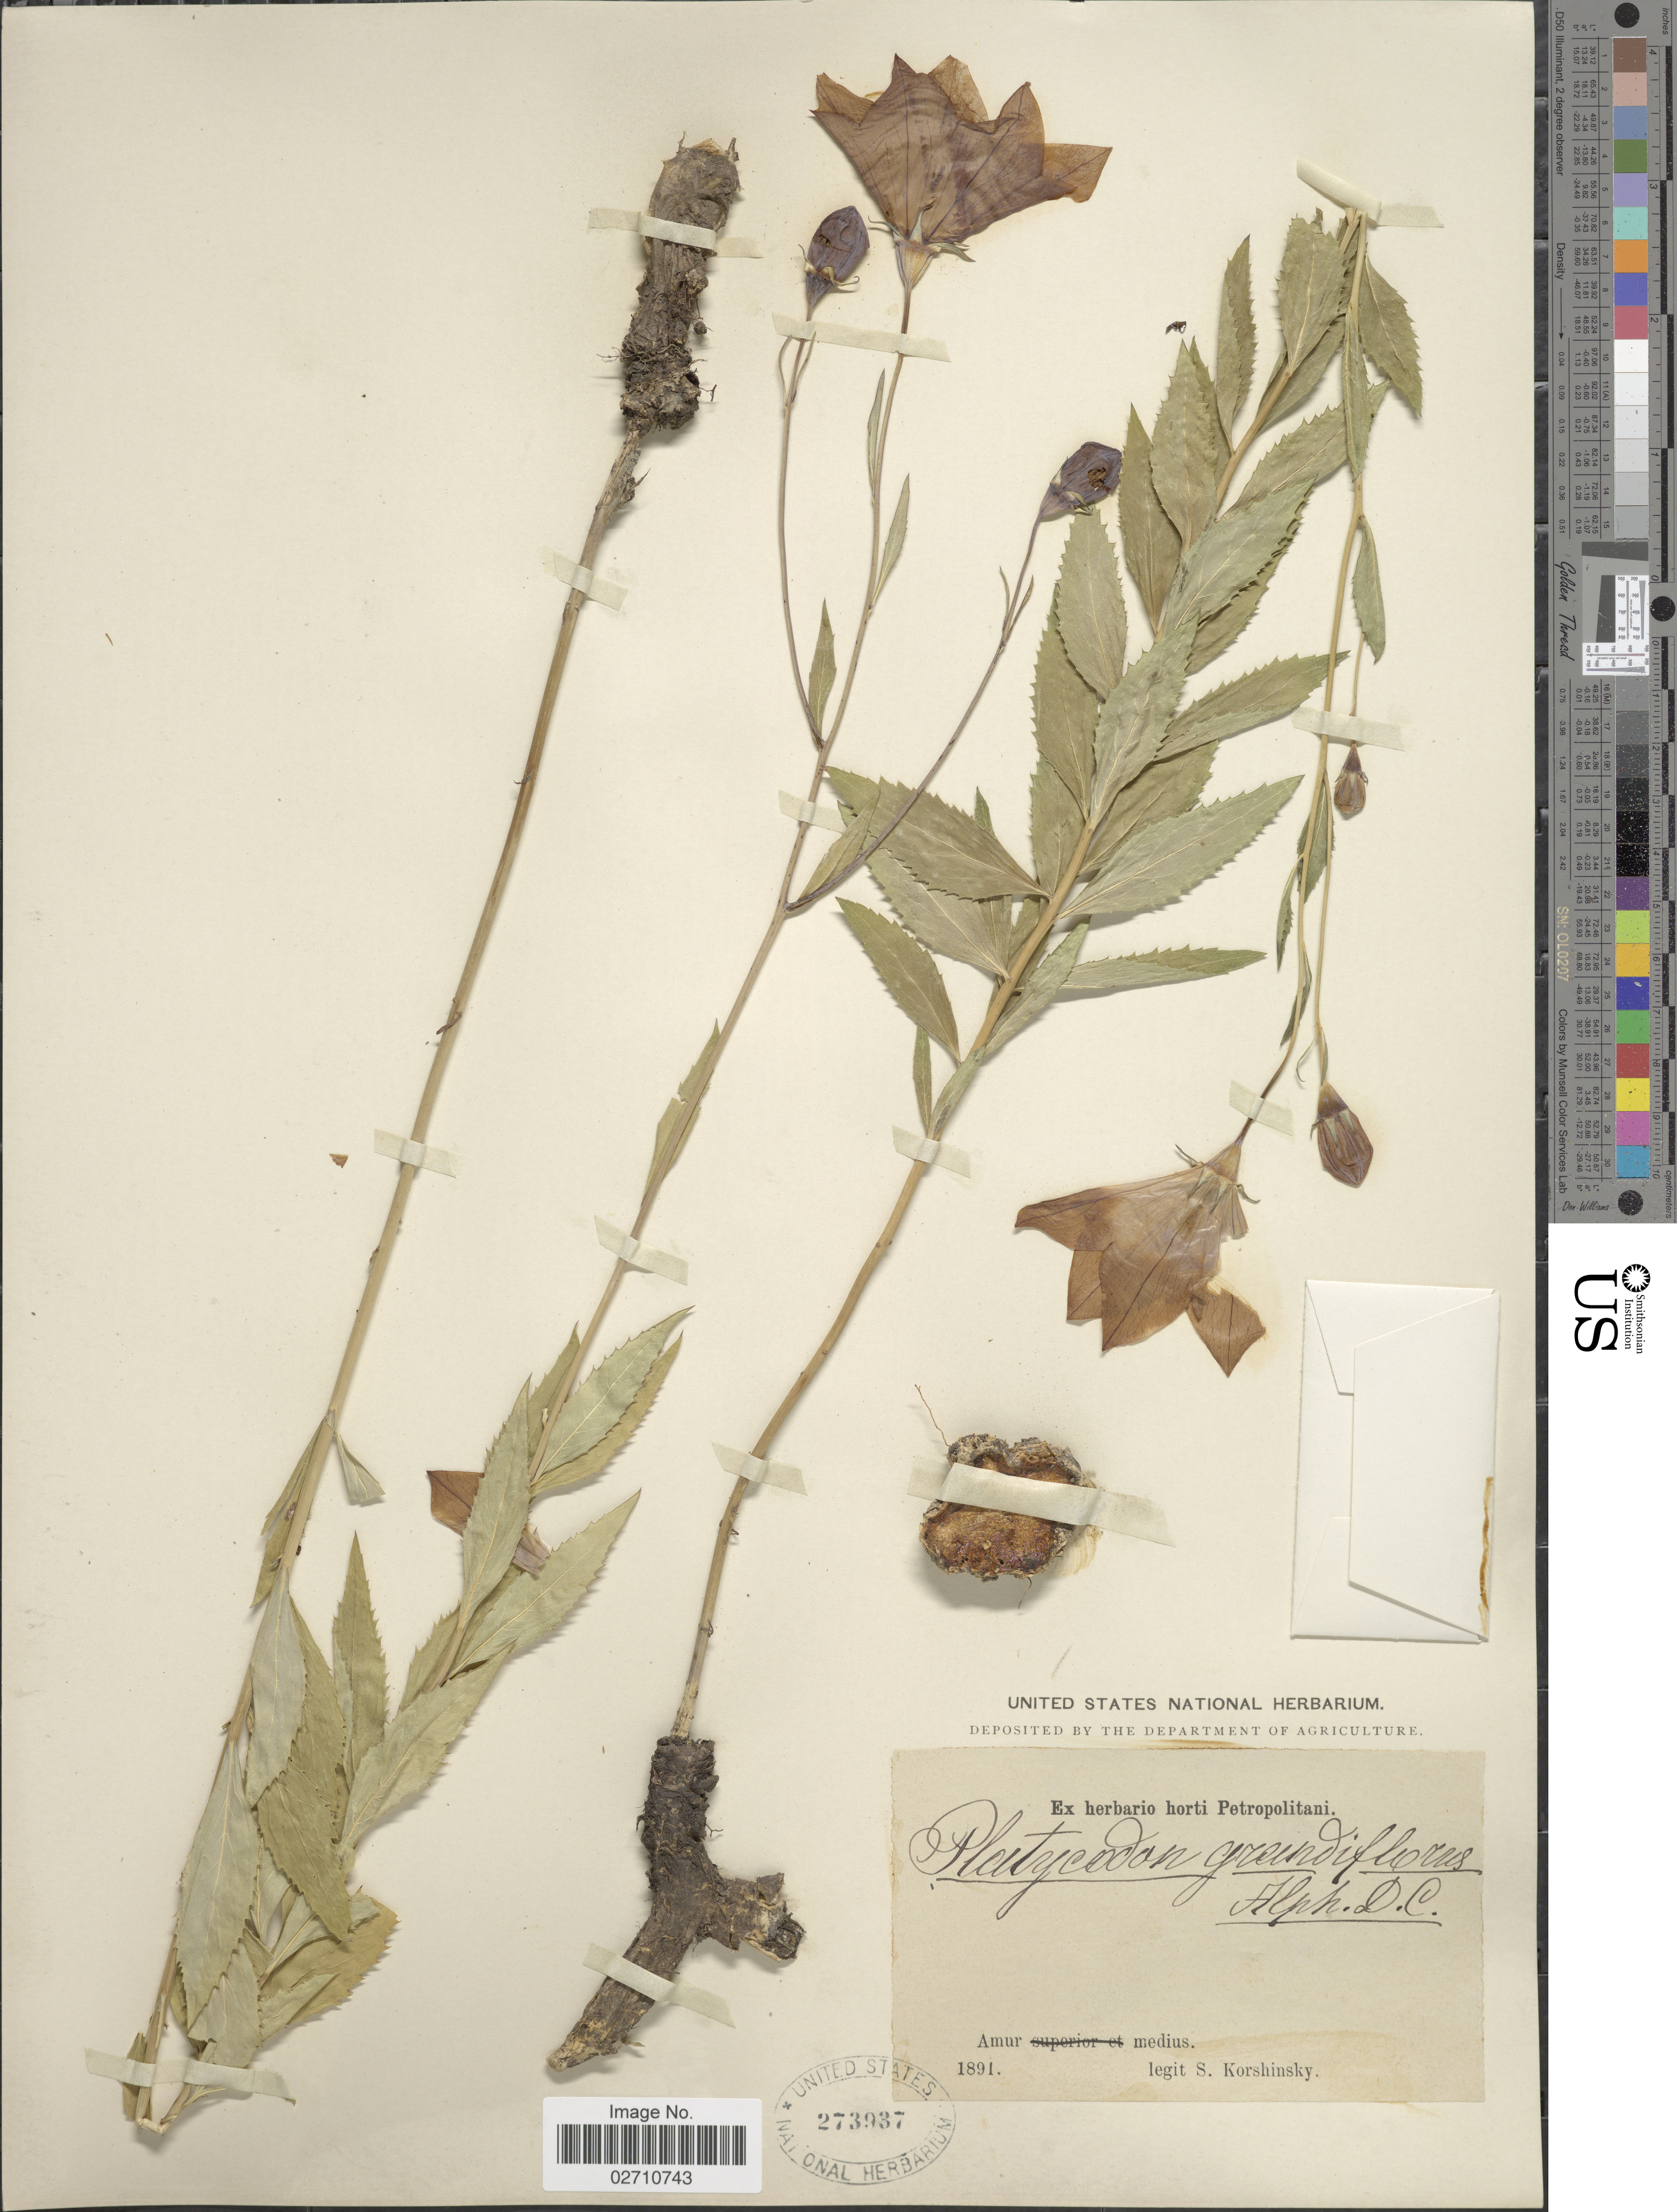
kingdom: Plantae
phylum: Tracheophyta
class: Magnoliopsida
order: Asterales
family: Campanulaceae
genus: Platycodon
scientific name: Platycodon grandiflorus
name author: (Jacq.) A. DC.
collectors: S. I. Korshinsky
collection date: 1891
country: Russian Federation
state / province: Amur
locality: Amur medius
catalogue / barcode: US 273937